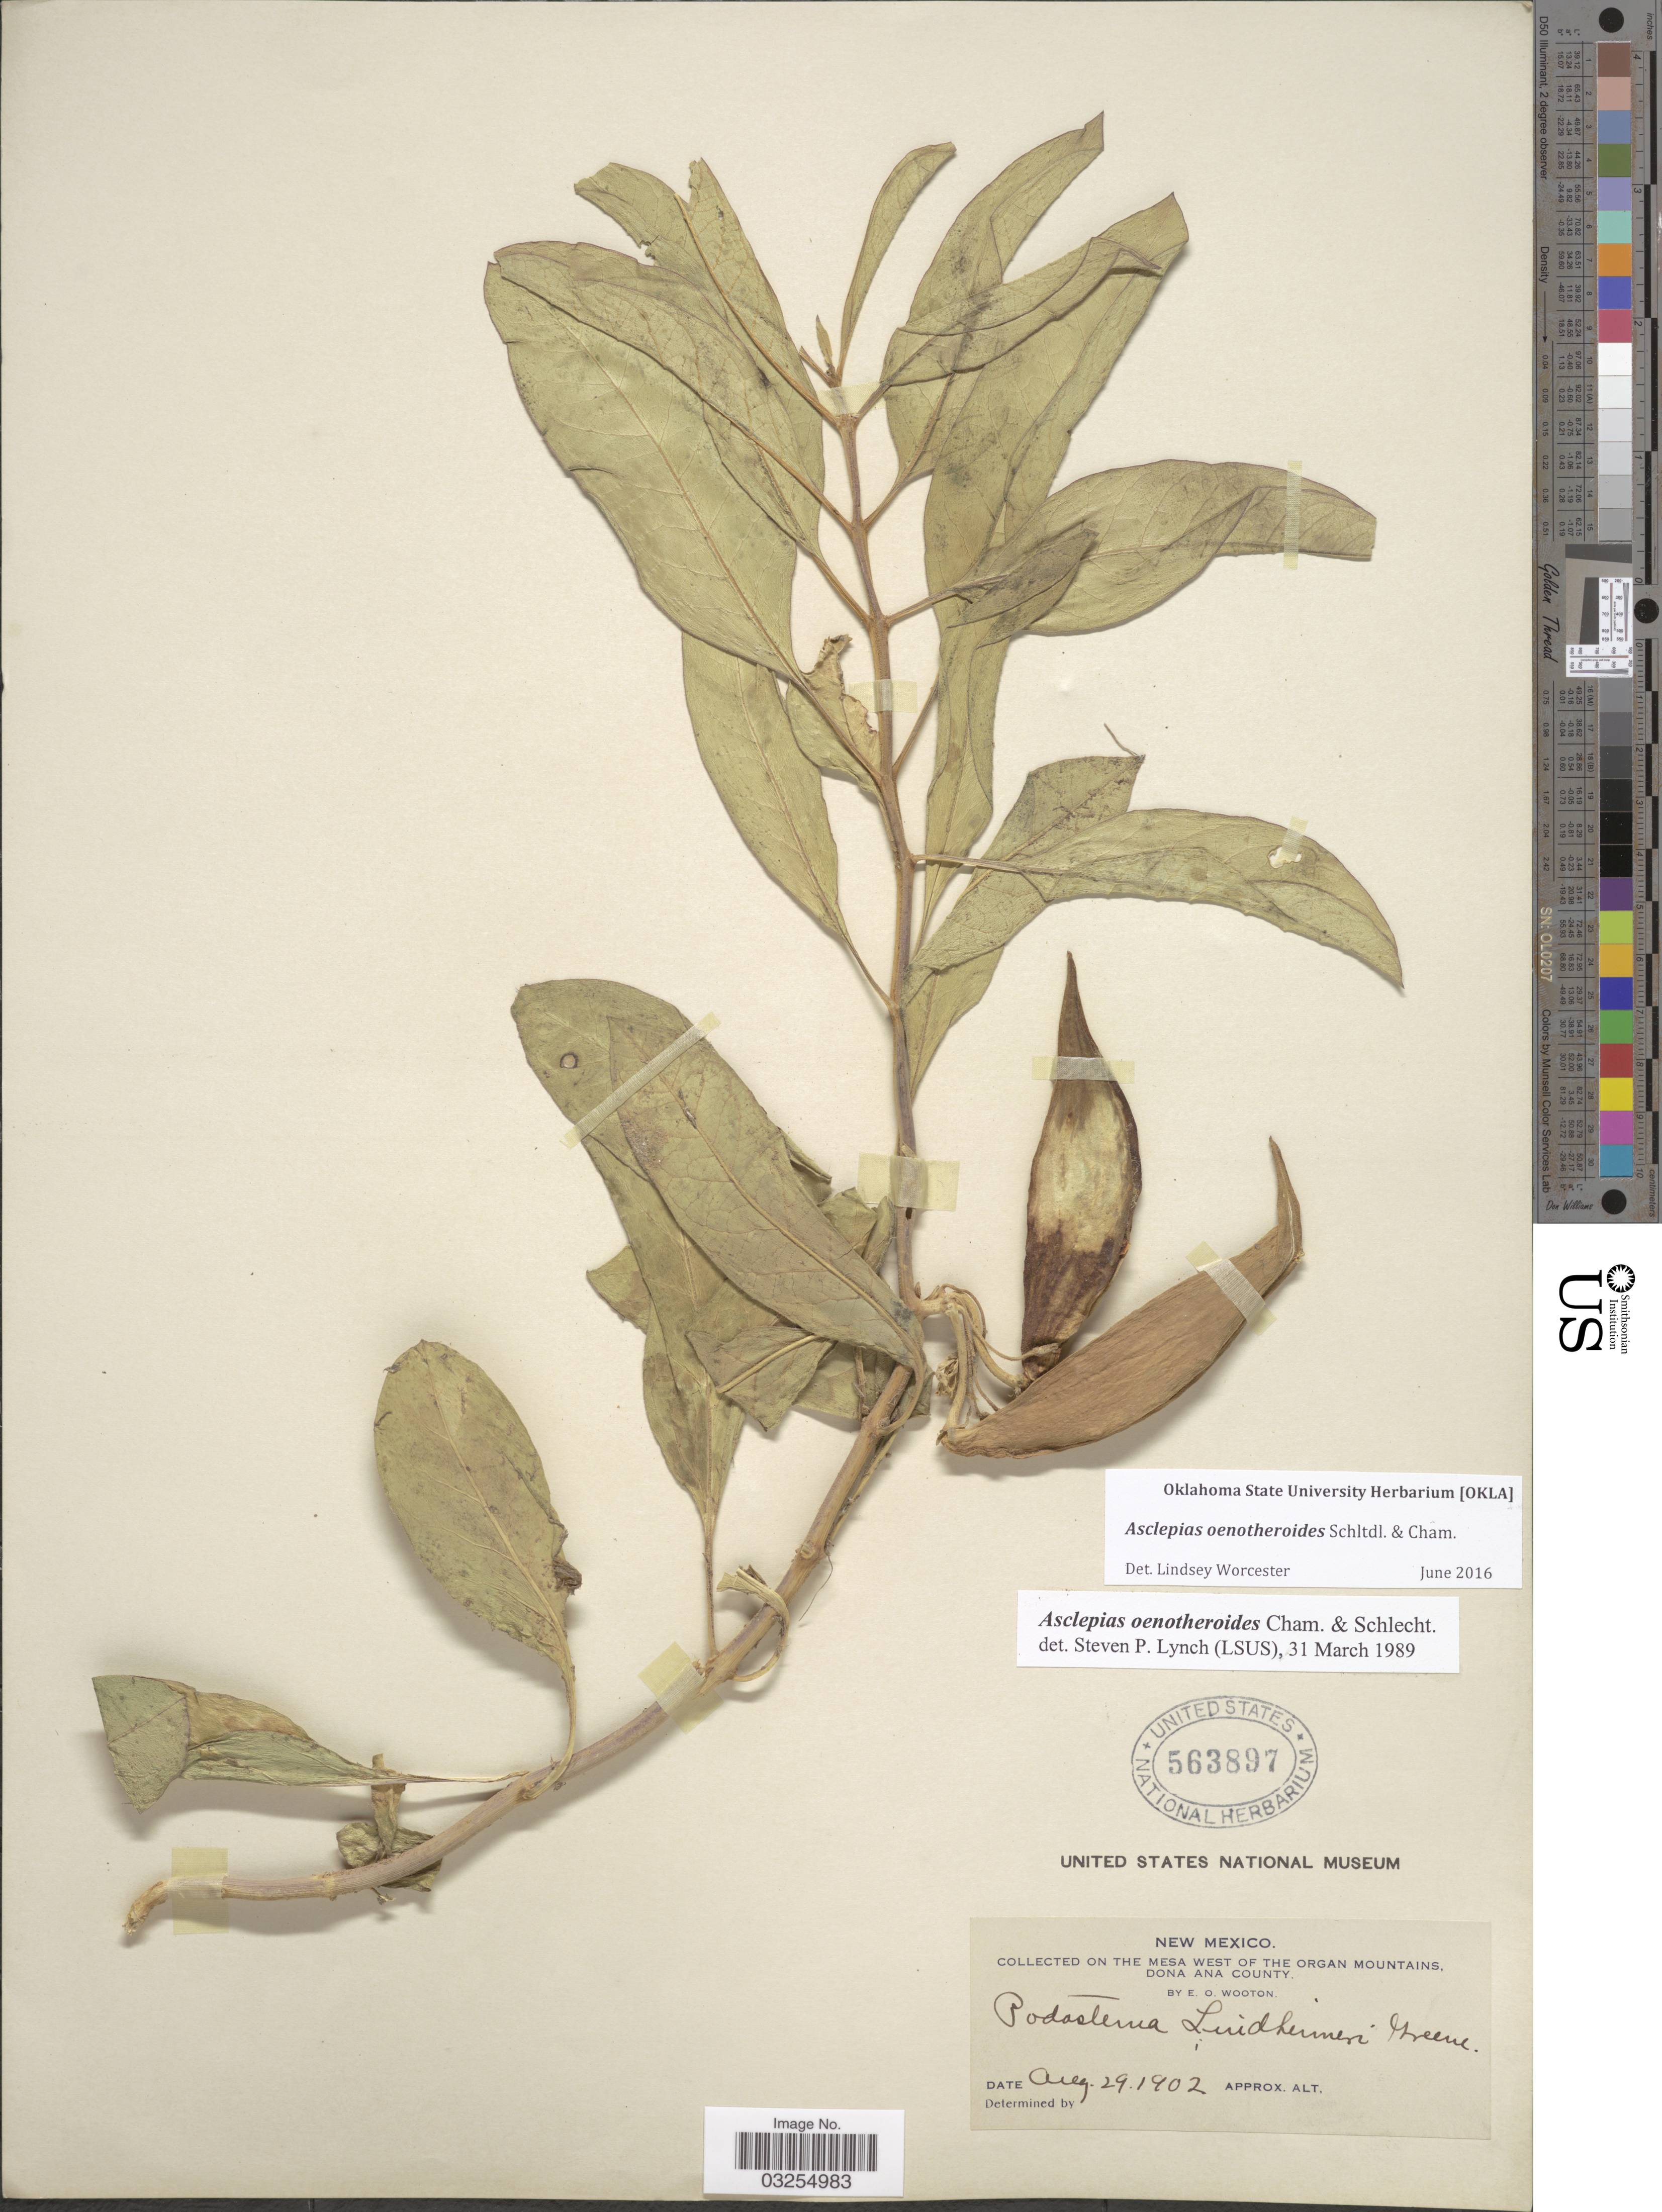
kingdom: Plantae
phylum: Tracheophyta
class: Magnoliopsida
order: Gentianales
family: Apocynaceae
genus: Asclepias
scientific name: Asclepias oenotheroides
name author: Schltdl. & Cham.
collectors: E. O. Wooton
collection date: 1902-08-29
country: United States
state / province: New Mexico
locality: On the mesa west of the Organ Mountains, Dona Ana County.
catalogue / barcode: US 563897